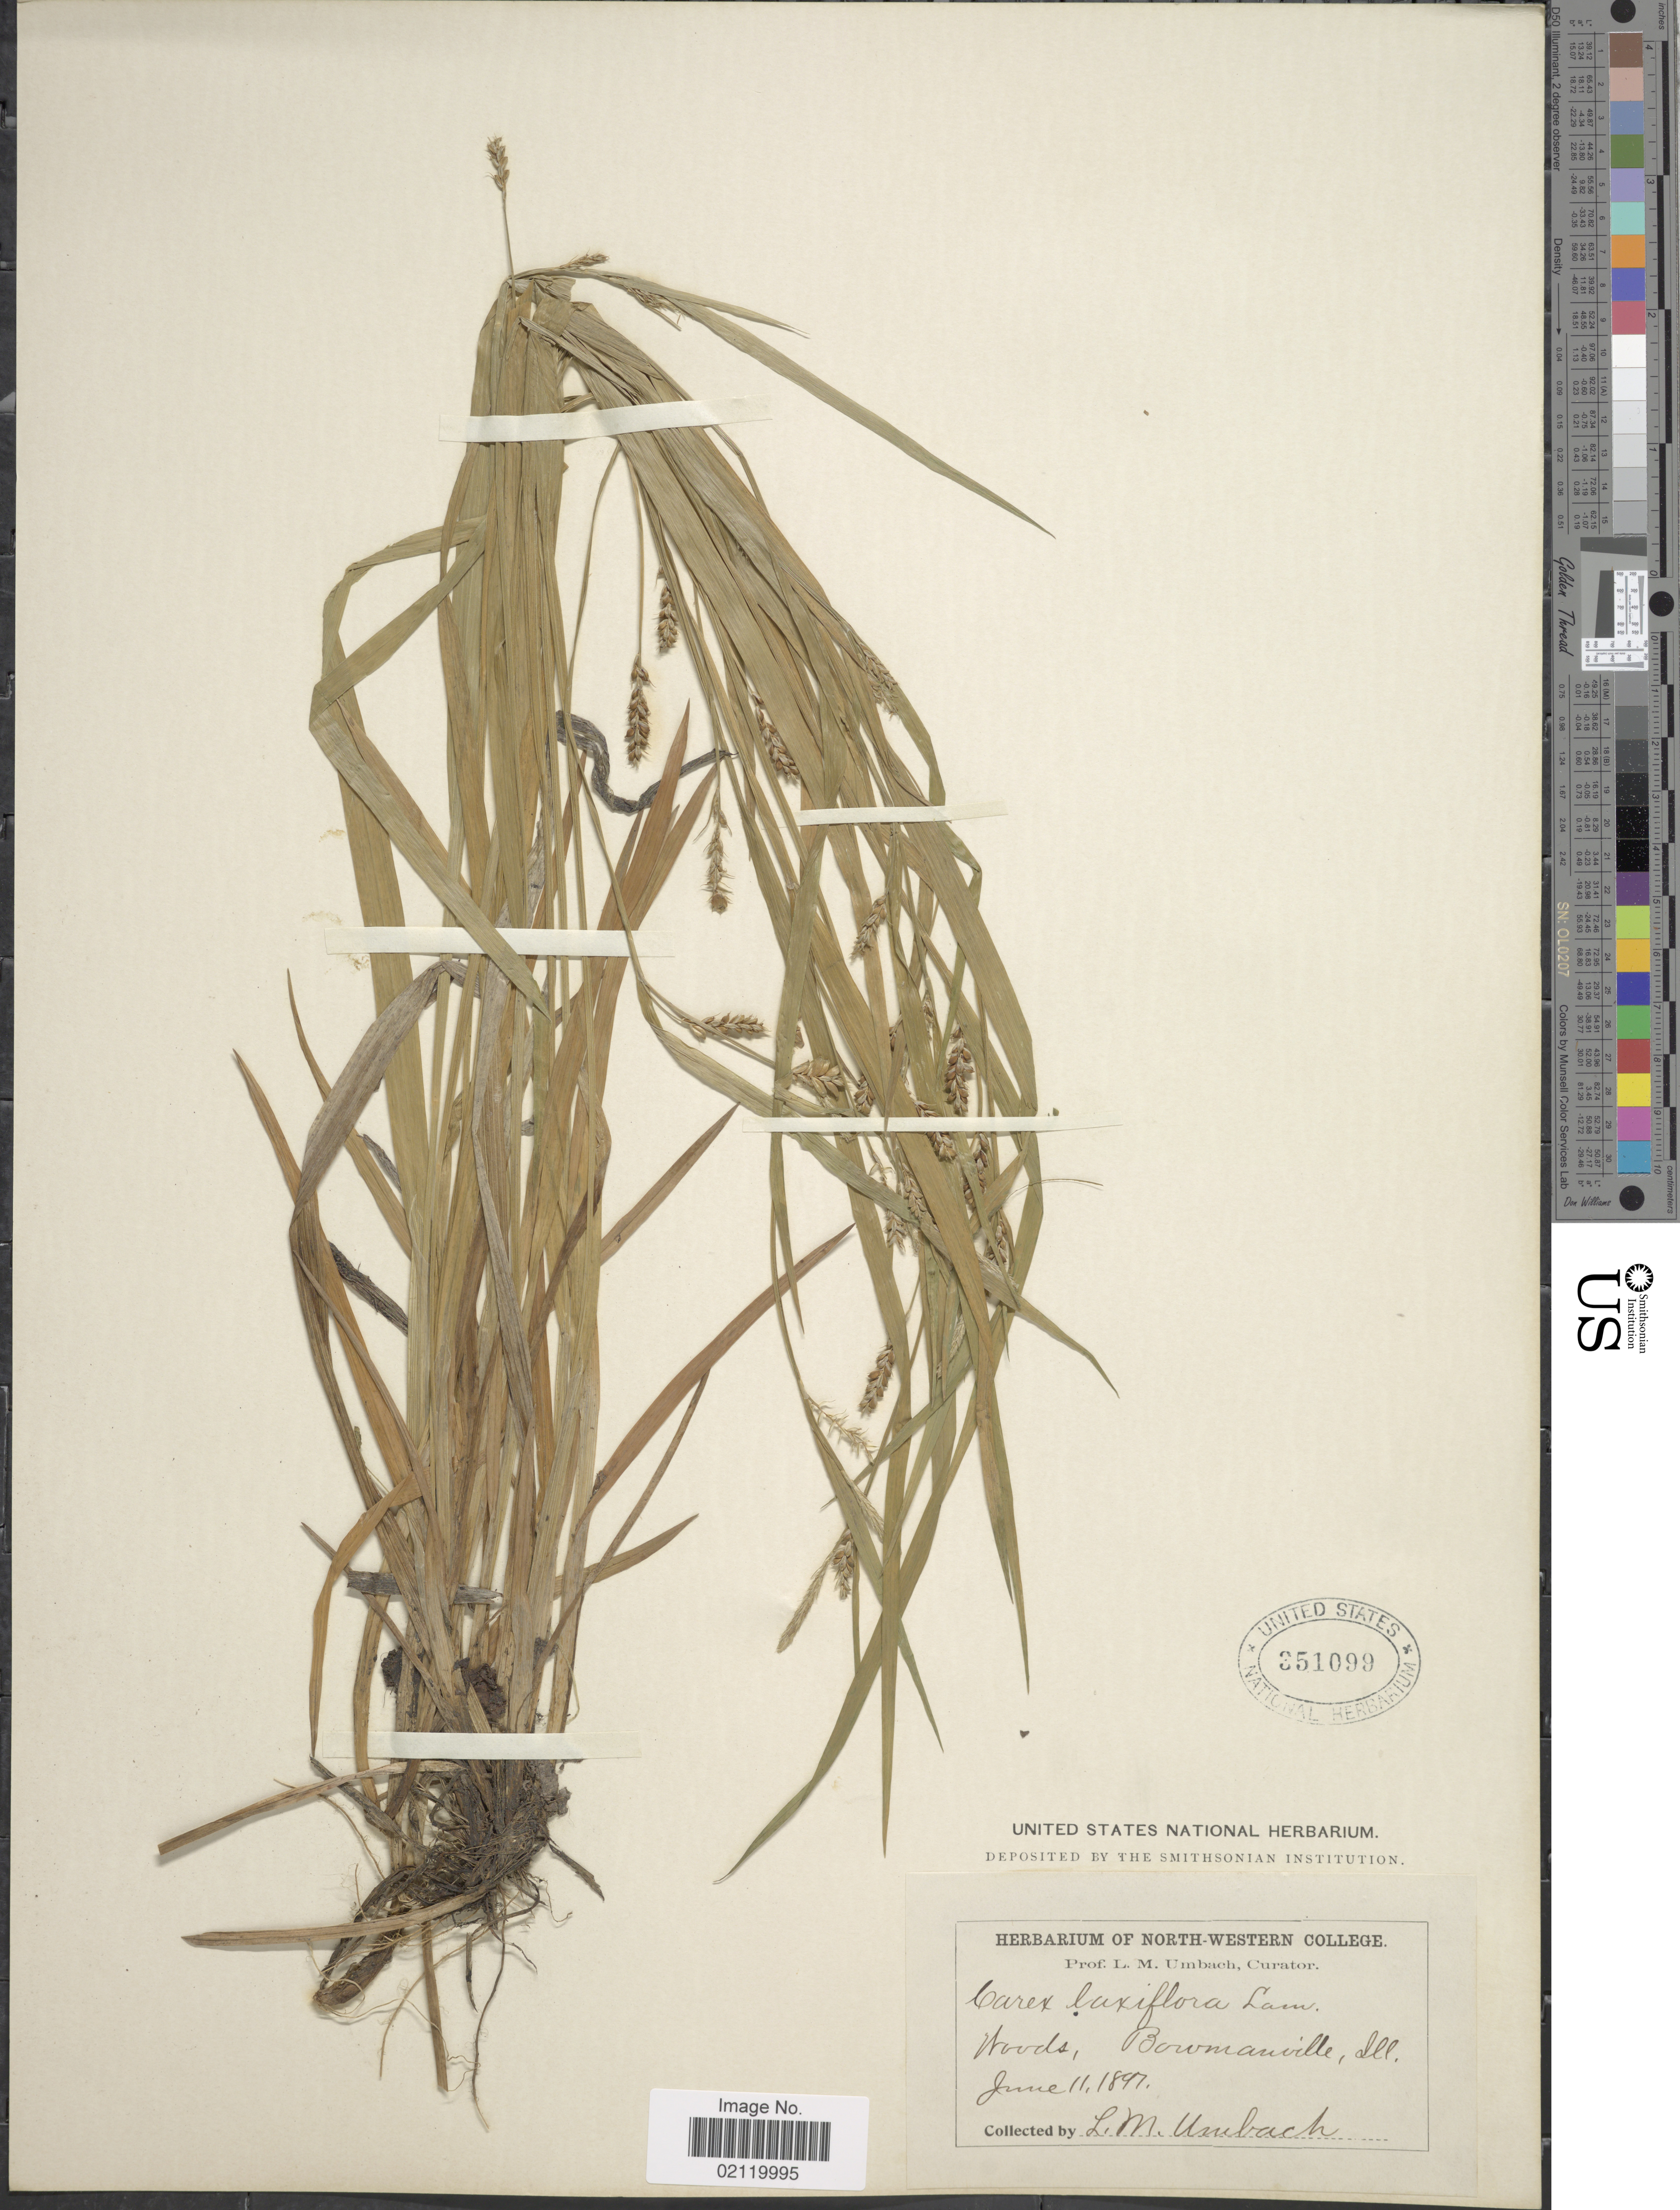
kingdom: Plantae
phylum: Tracheophyta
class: Liliopsida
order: Poales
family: Cyperaceae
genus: Carex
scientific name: Carex laxiflora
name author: Lam.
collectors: L. M. Umbach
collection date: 1897-06-11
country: United States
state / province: Illinois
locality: Woods, Bowmanville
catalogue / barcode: US 351099